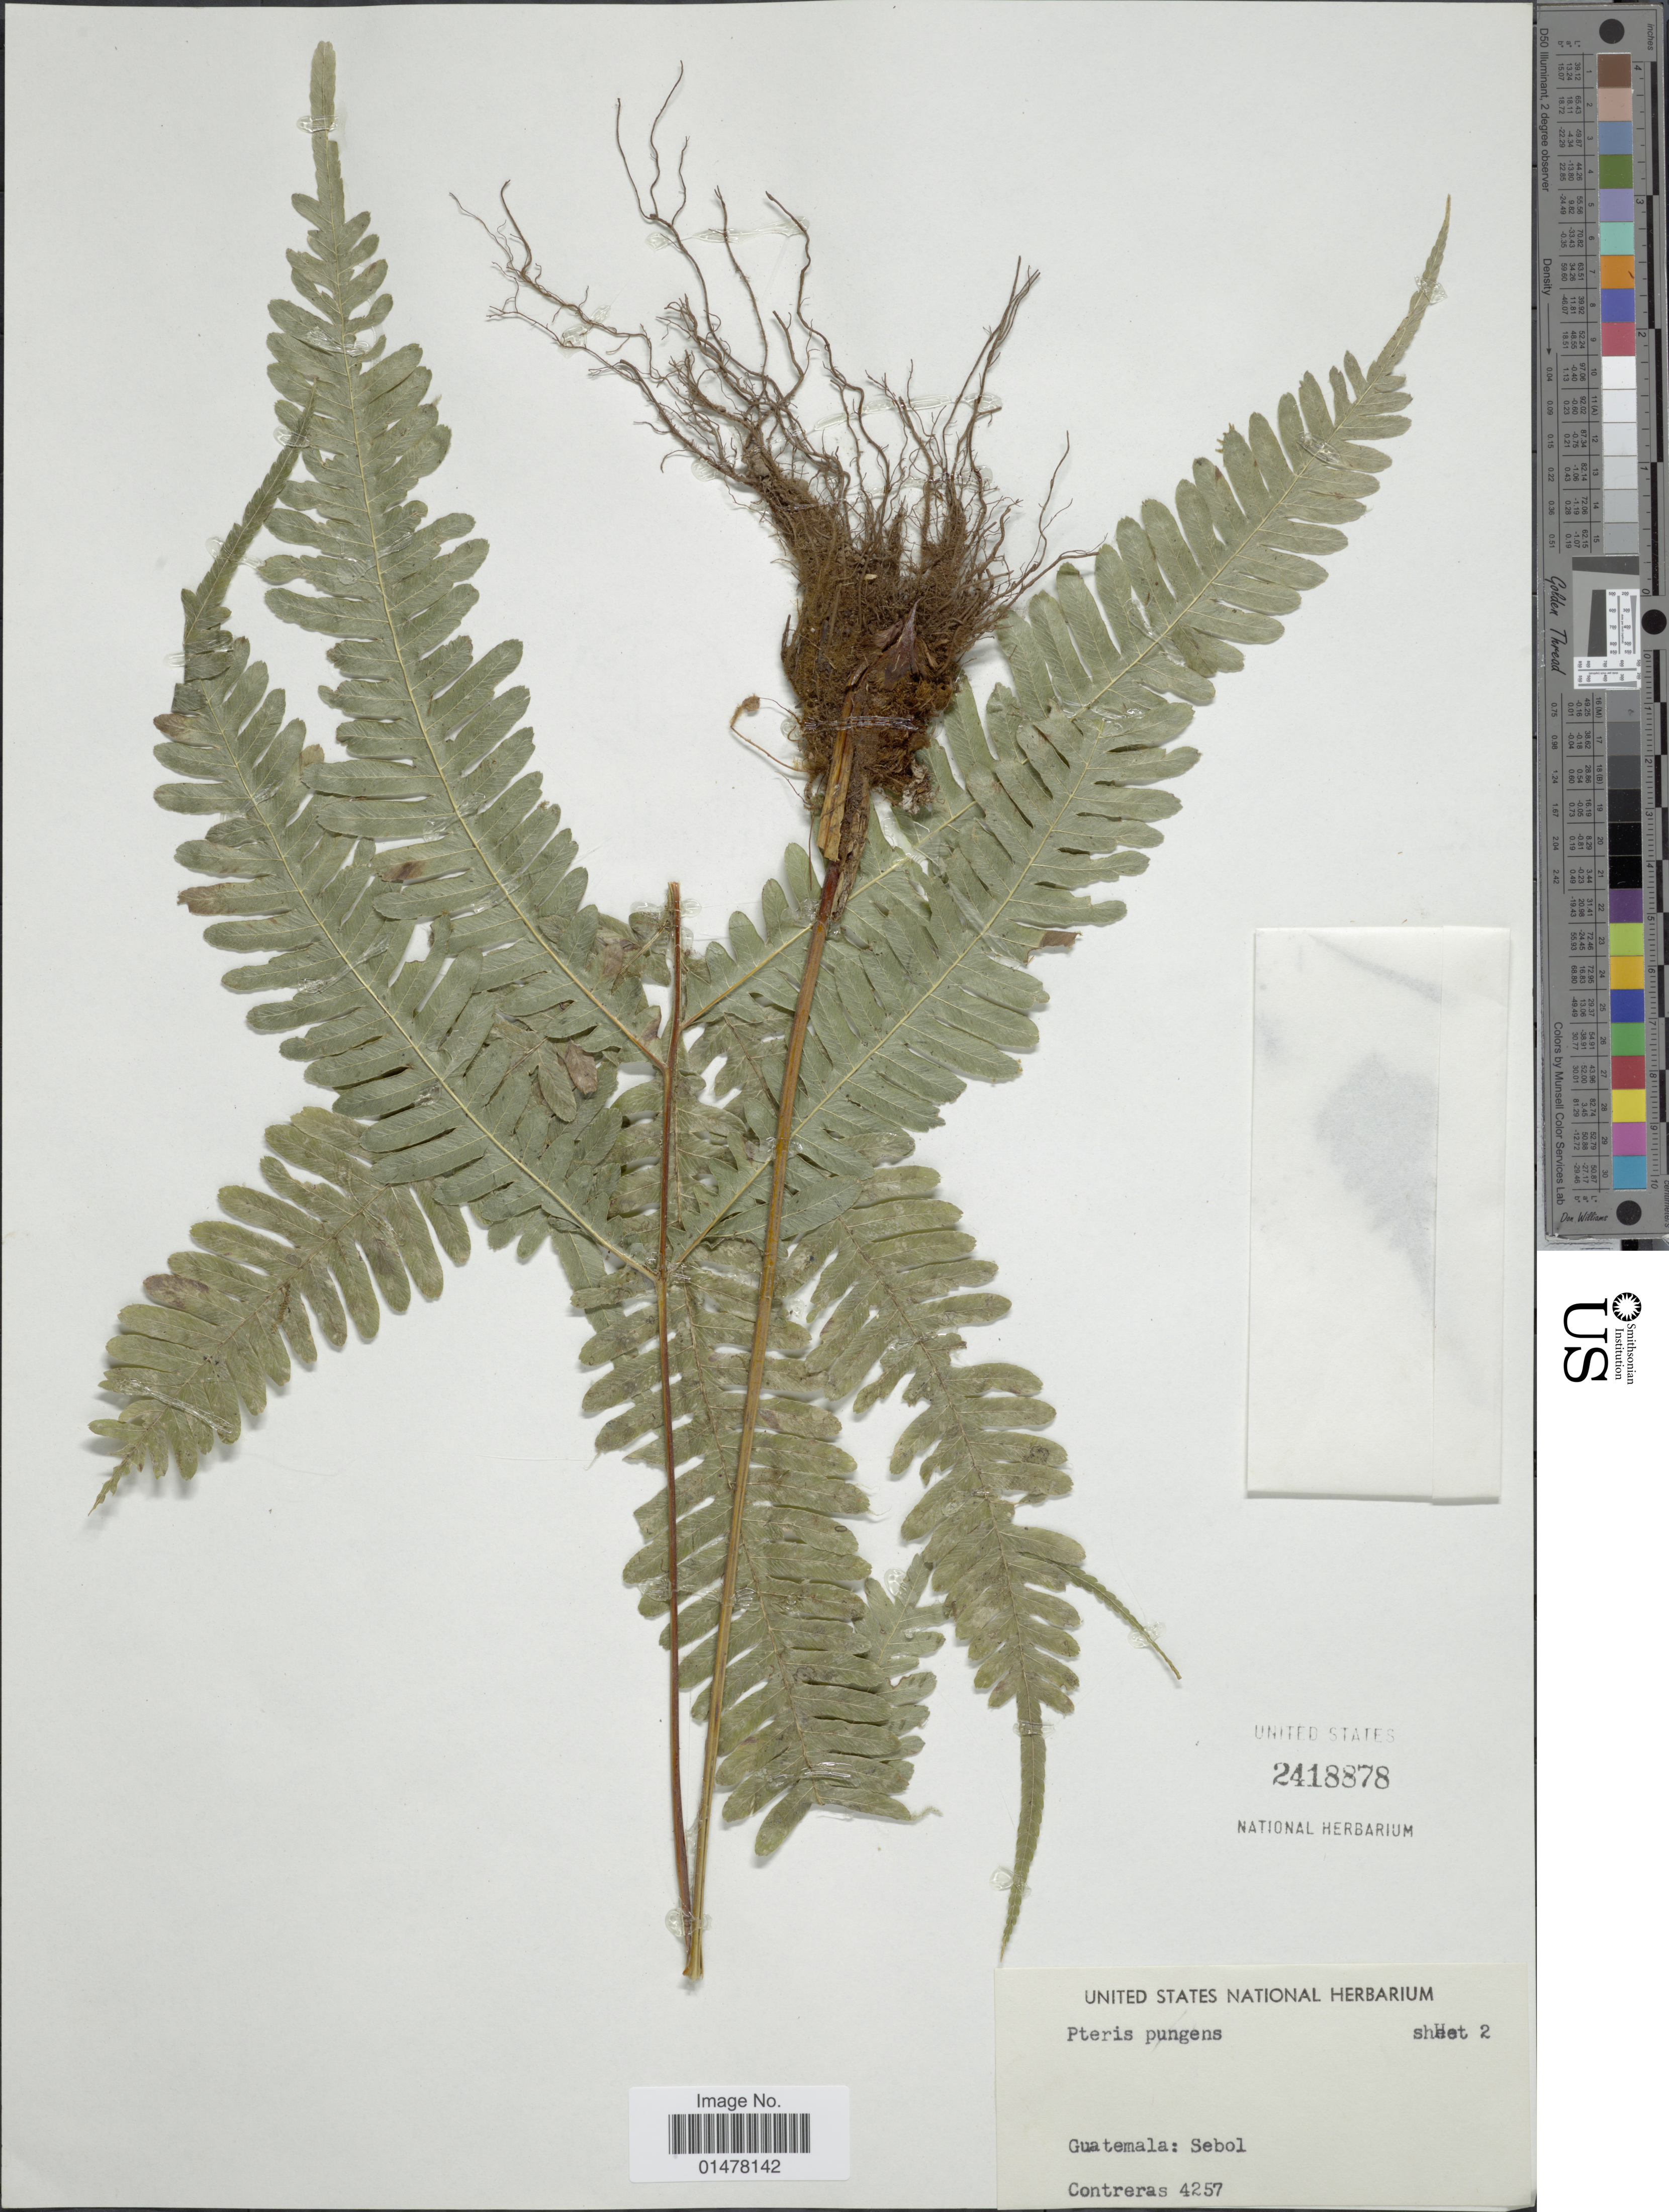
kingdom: Plantae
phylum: Tracheophyta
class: Polypodiopsida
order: Polypodiales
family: Pteridaceae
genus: Pteris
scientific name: Pteris pungens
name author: Willd.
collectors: Contreras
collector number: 4257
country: Guatemala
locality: Guatemala: Sebol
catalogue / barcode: US 2418878